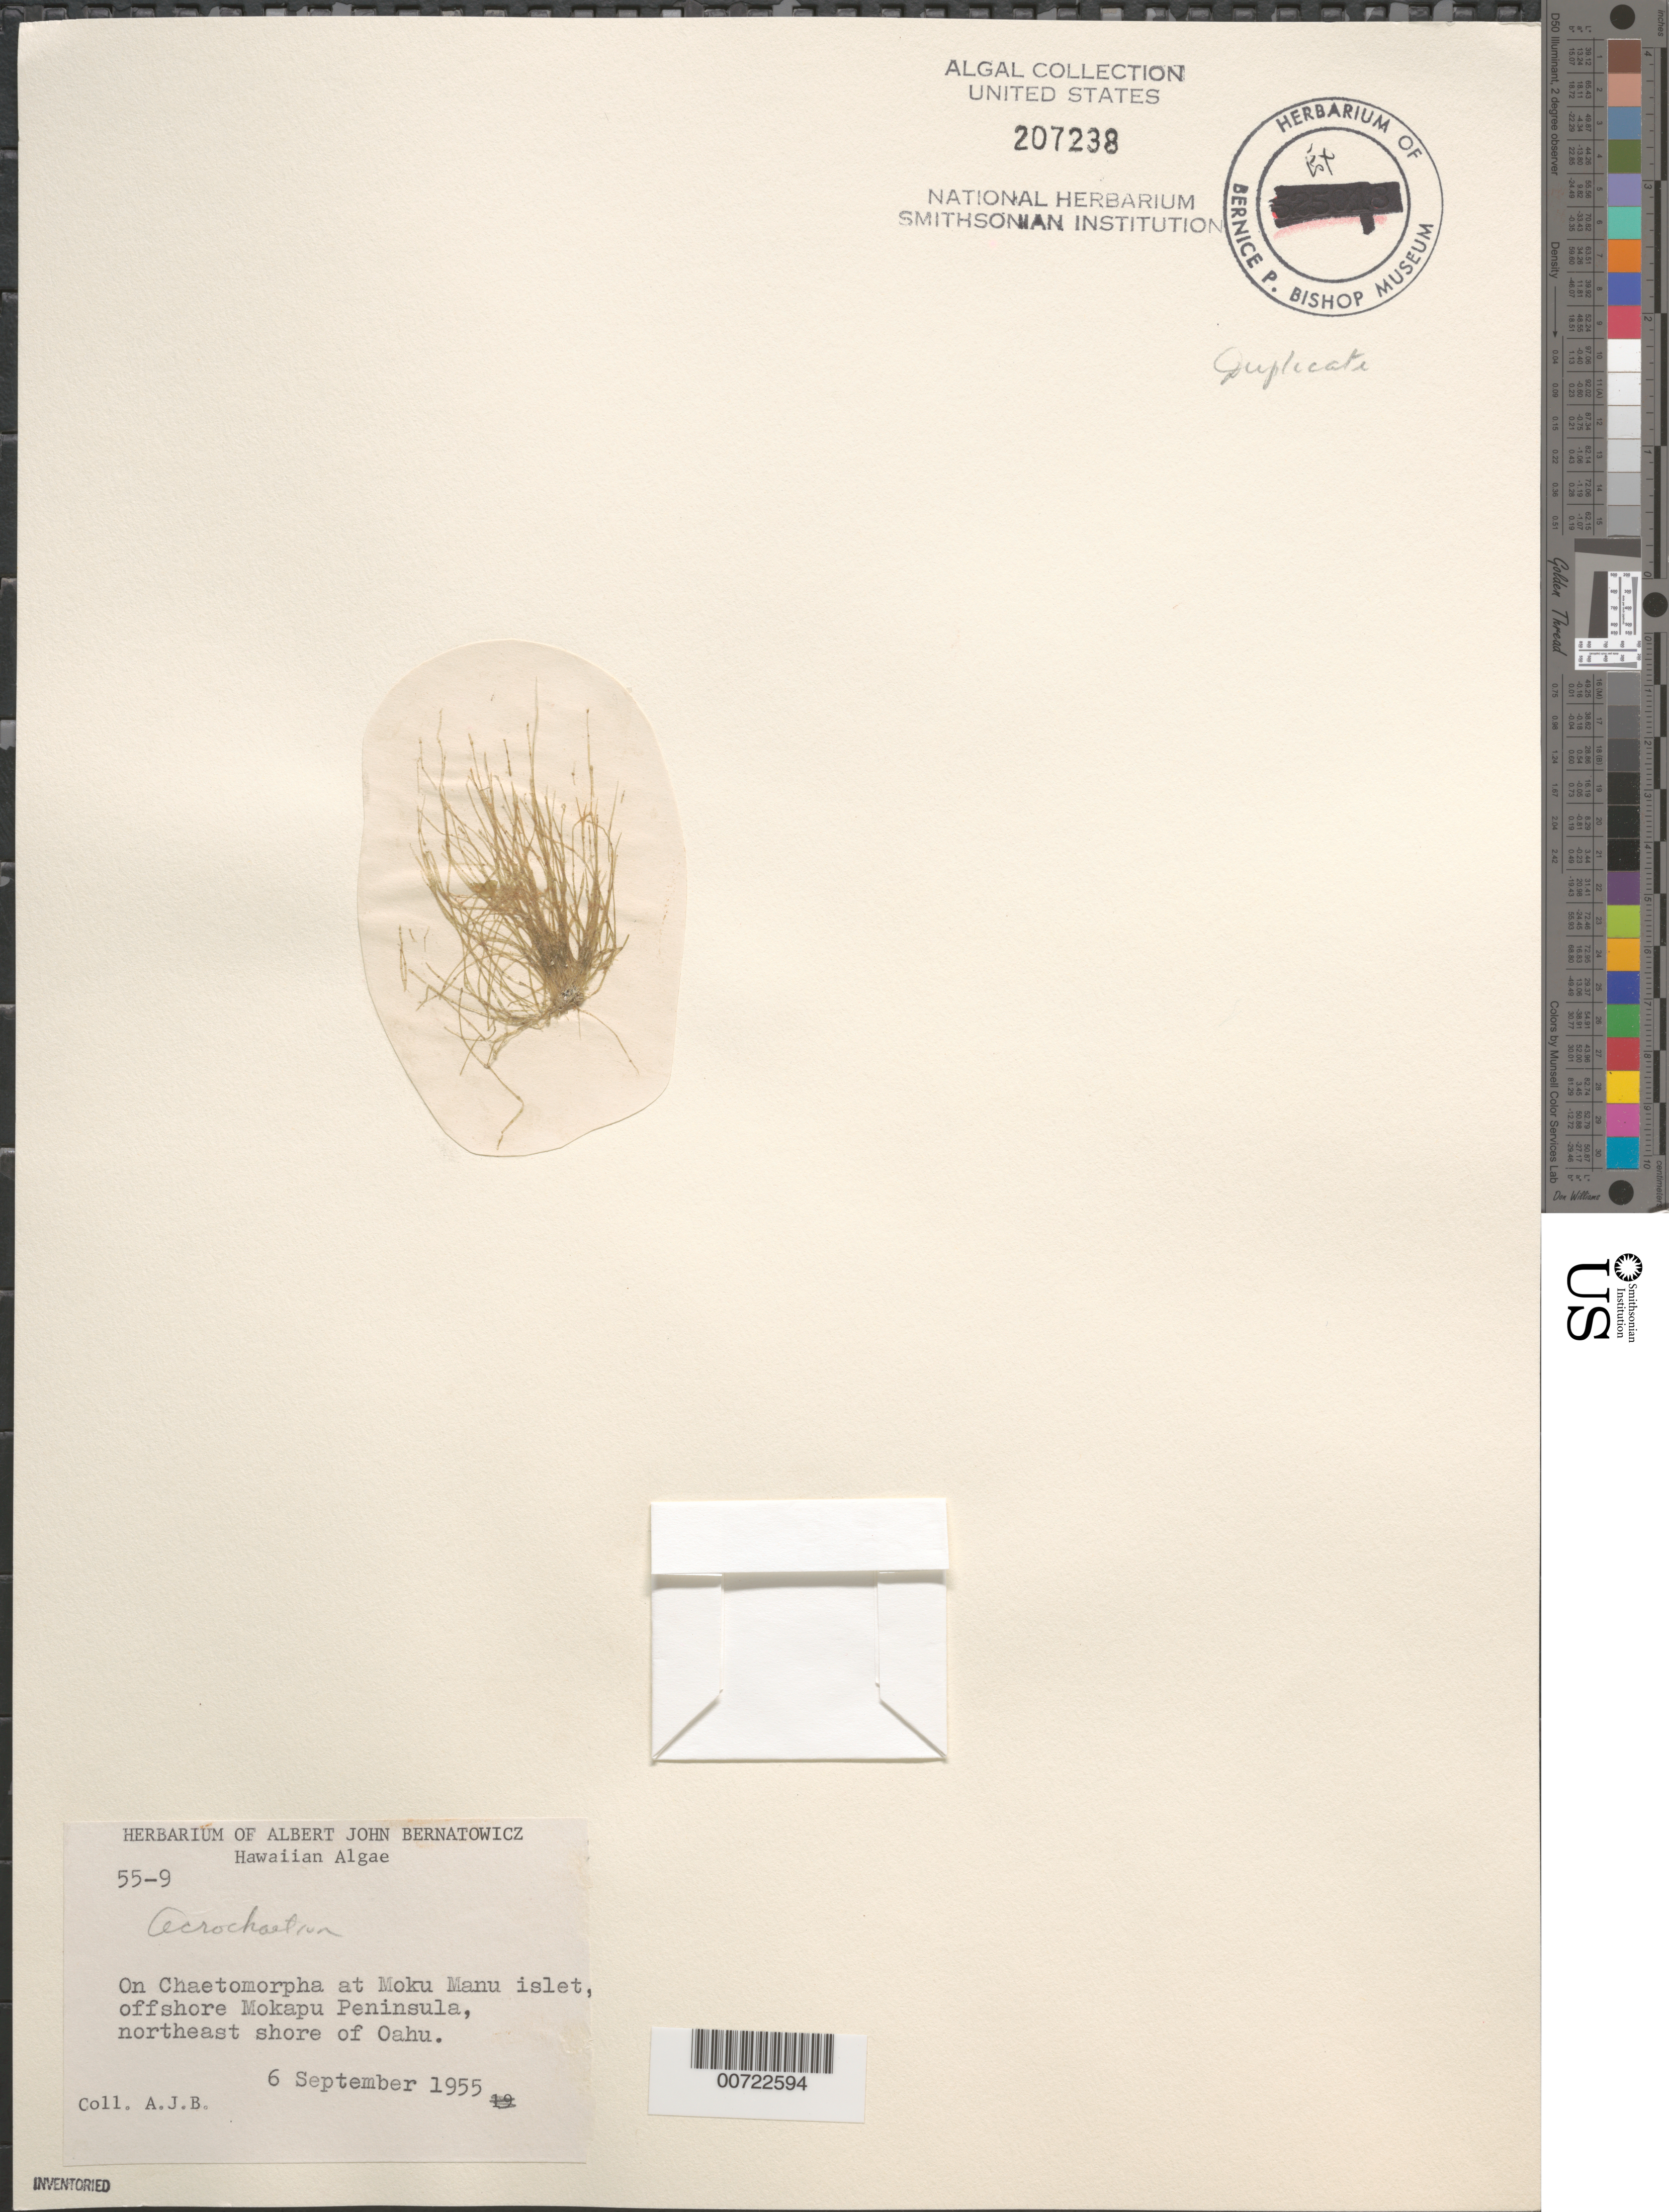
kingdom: Plantae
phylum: Rhodophyta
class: Florideophyceae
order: Acrochaetiales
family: Acrochaetiaceae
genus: Acrochaetium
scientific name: Acrochaetium sp.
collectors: A. Bernatowicz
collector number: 55-9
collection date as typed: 06 Sep 1955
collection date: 1955-09-06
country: United States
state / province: Hawaii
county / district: Honolulu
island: Oahu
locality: Moku Manu islet (Bird Island), offshore Mokapu Peninsula, northeast shore of Oahu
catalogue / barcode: US 207238